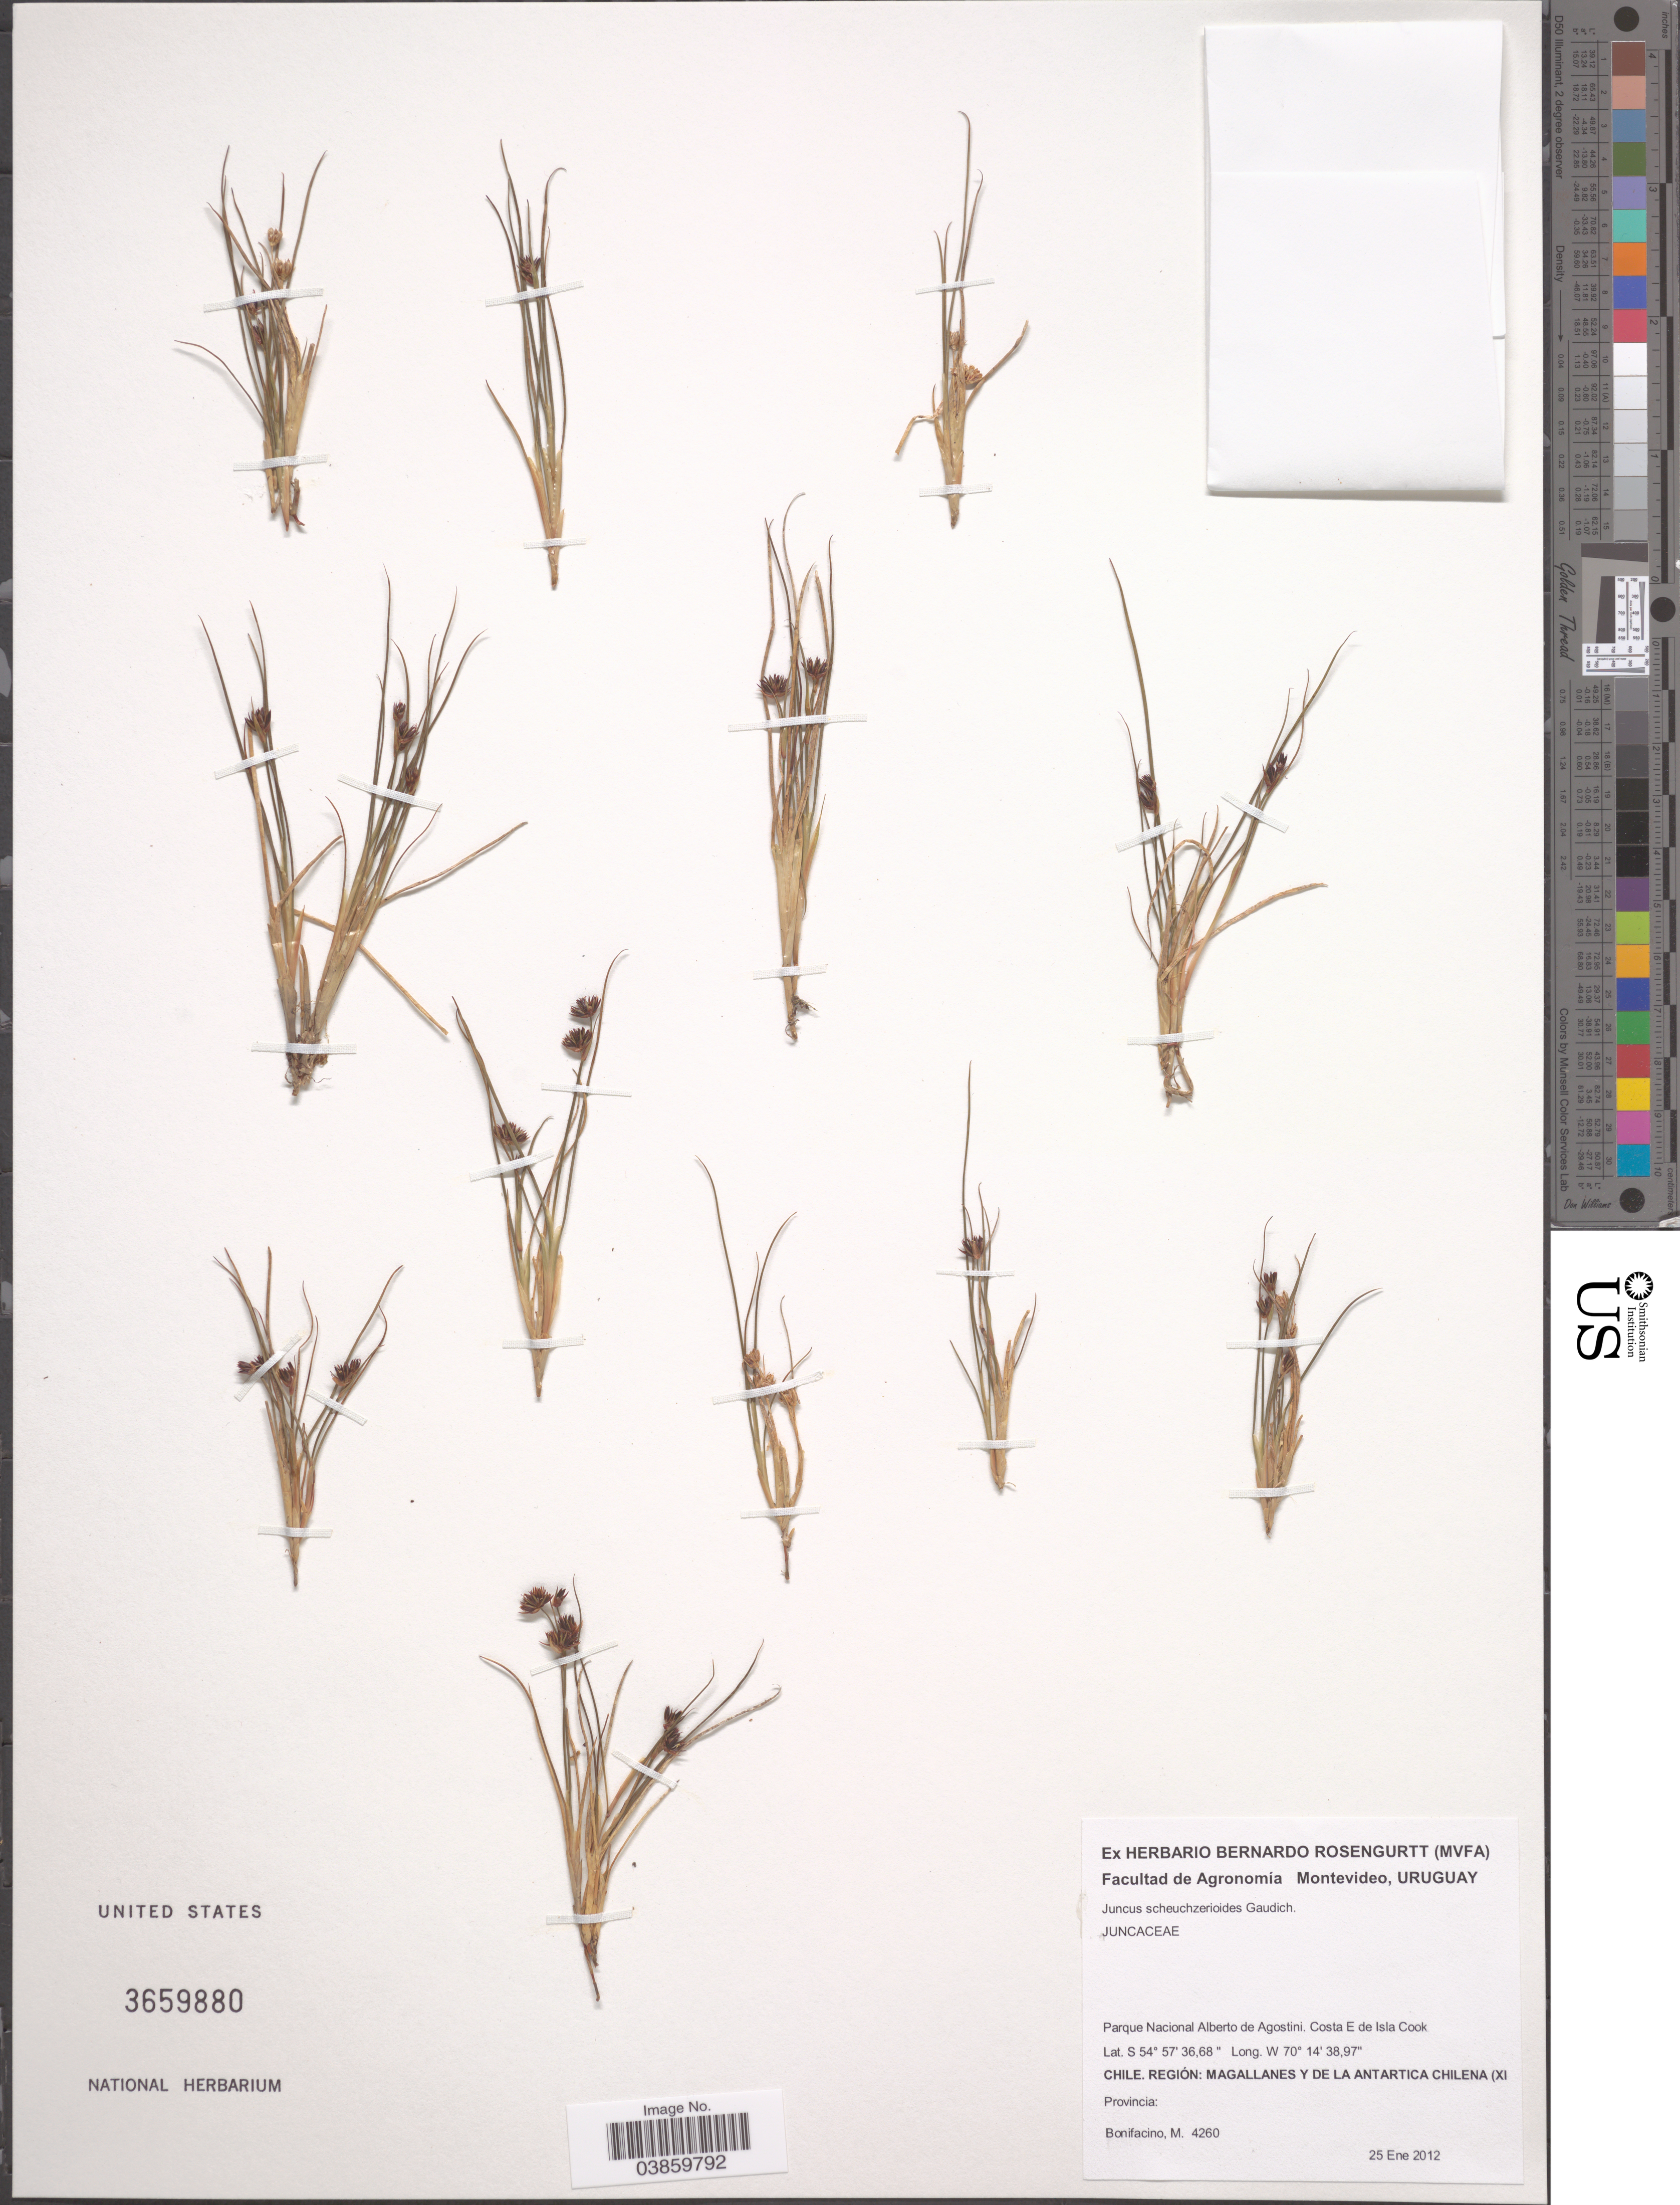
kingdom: Plantae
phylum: Tracheophyta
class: Liliopsida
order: Poales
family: Juncaceae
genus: Juncus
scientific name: Juncus scheuchzerioides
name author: Gaudich.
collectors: M. Bonifacino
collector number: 4260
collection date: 2012-01-25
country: Chile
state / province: Magallanes y de la Antártica Chilena (XII)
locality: Parque Nacional Alberto de Agostini. Costa E de Isla Cook.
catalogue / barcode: US 3659880